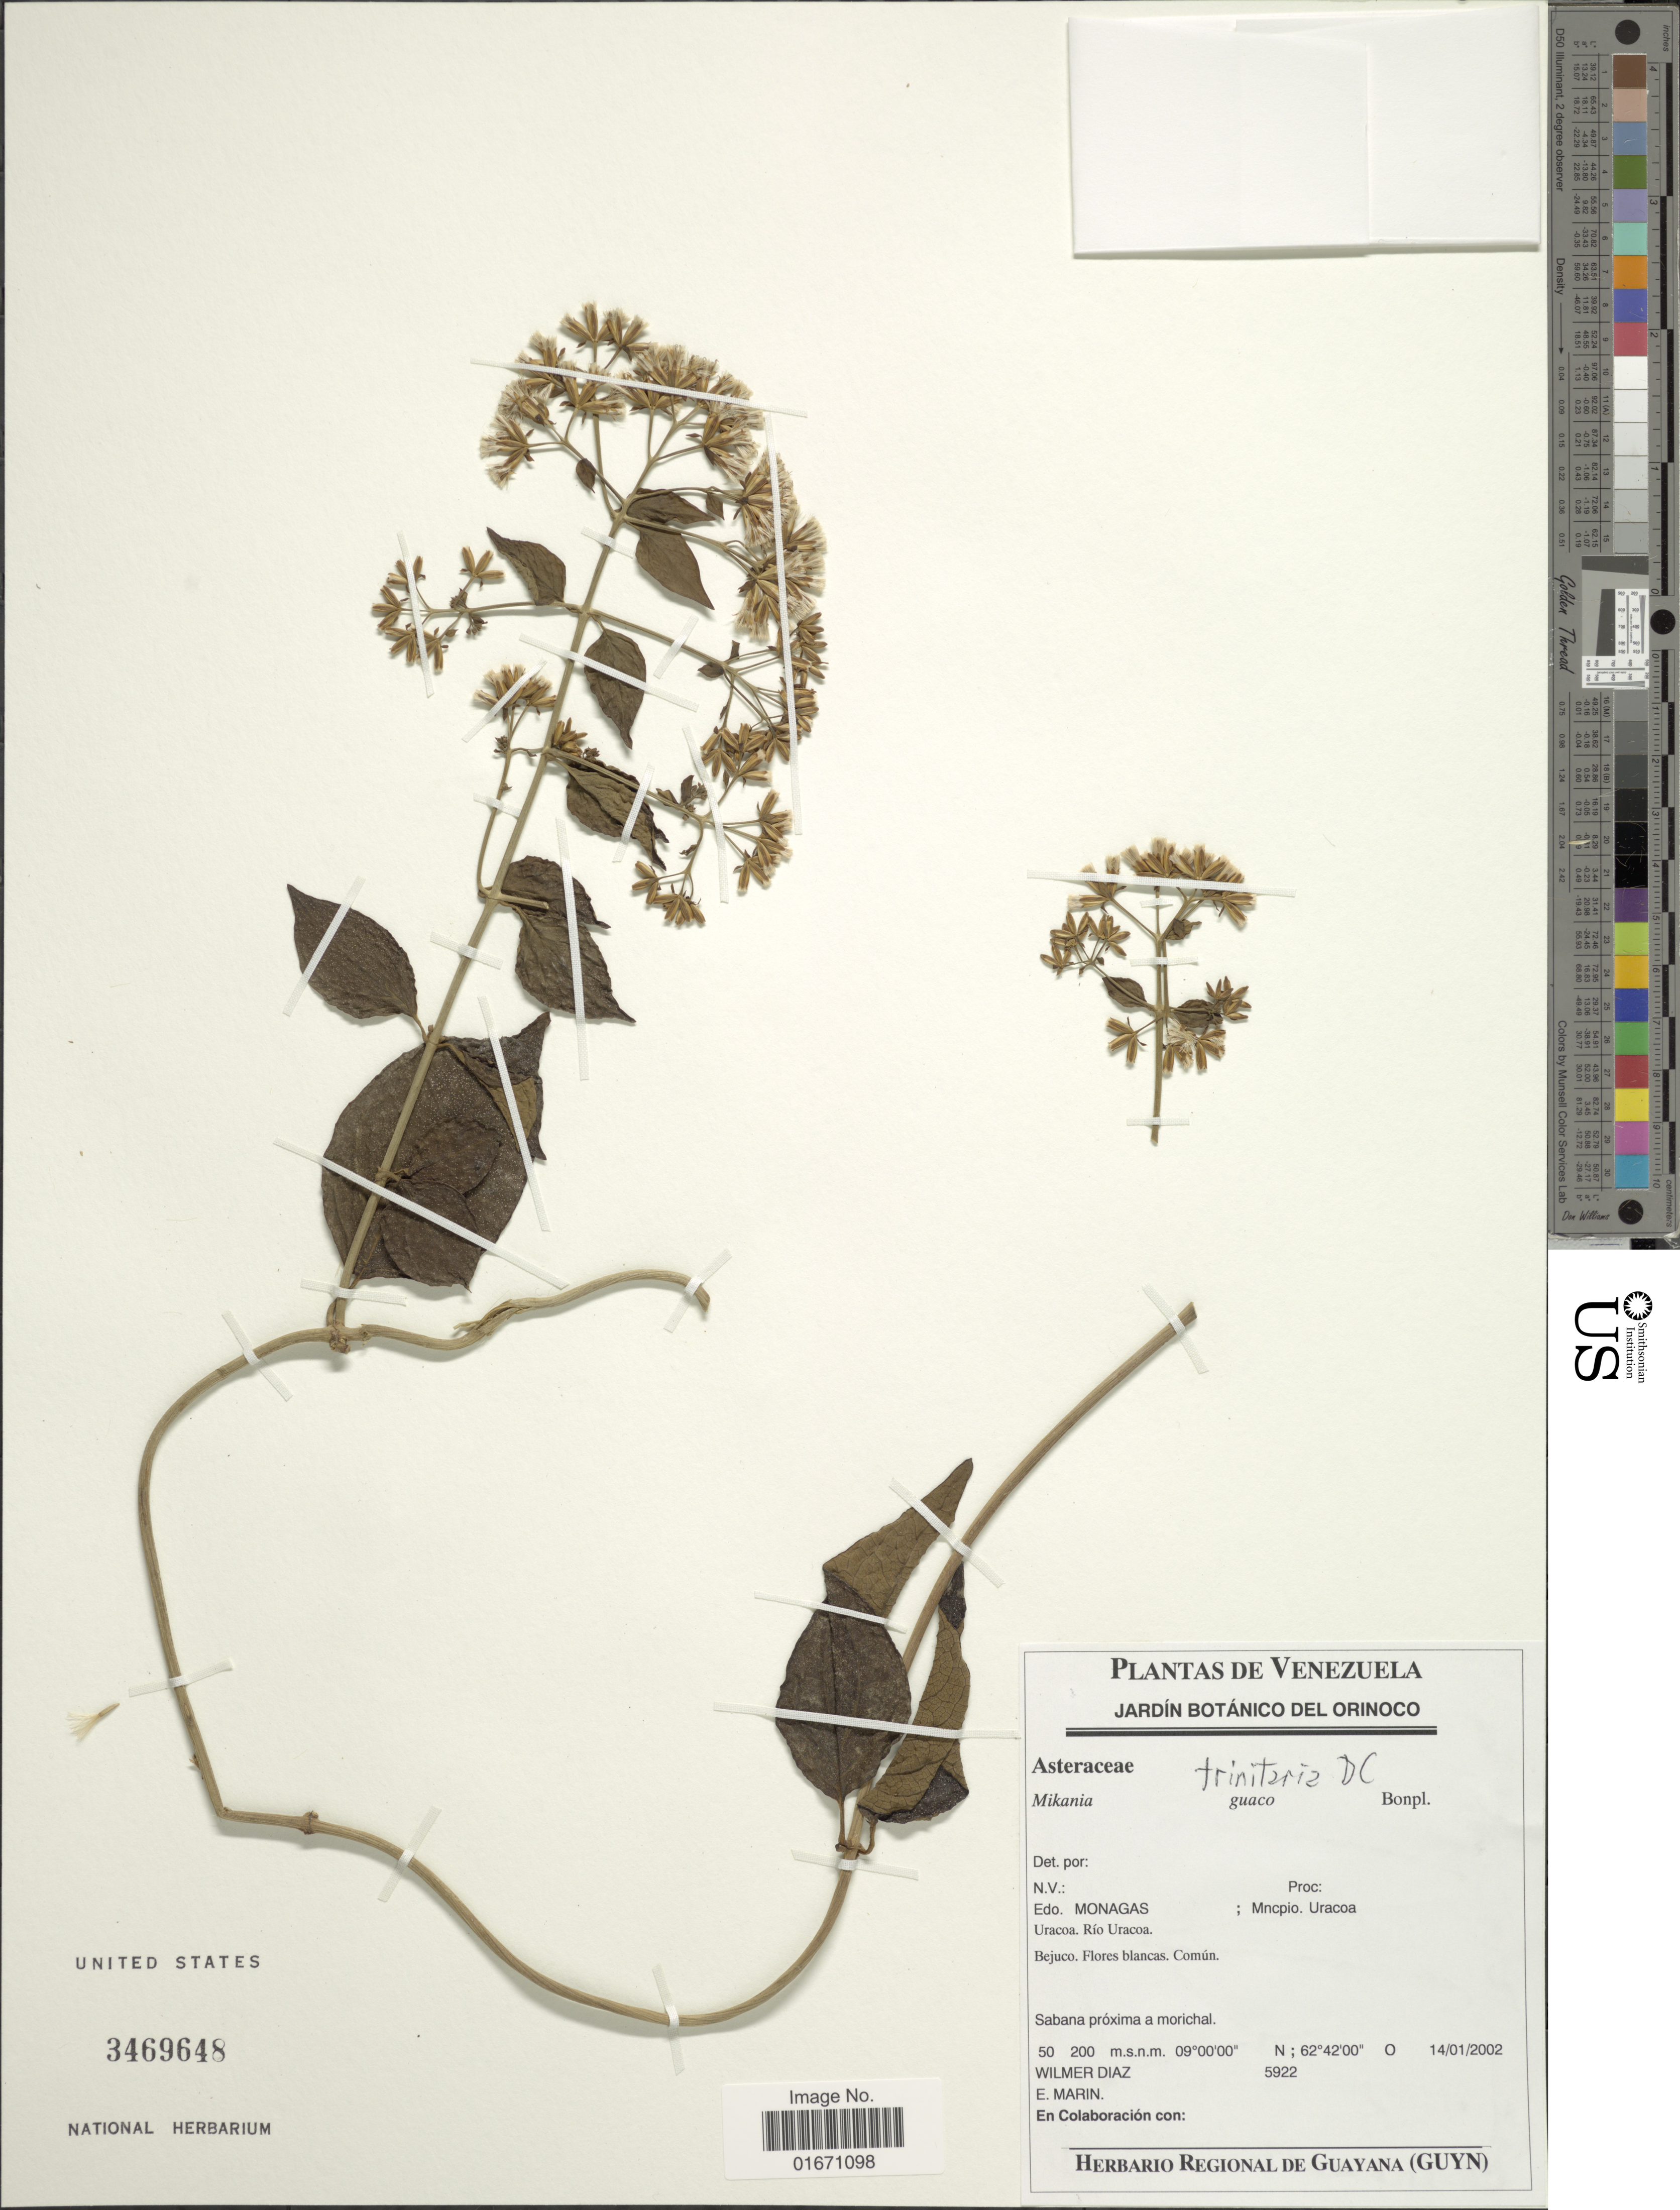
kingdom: Plantae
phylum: Tracheophyta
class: Magnoliopsida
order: Asterales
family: Asteraceae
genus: Mikania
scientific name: Mikania trinitaria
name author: DC.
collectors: W. Díaz P. & E. Marin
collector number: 5922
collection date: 2002-01-14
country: Venezuela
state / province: Monagas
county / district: Uracoa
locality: Mncpio. Uracoa, Uracoa, Rio Uracoa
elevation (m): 50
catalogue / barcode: US 3469648